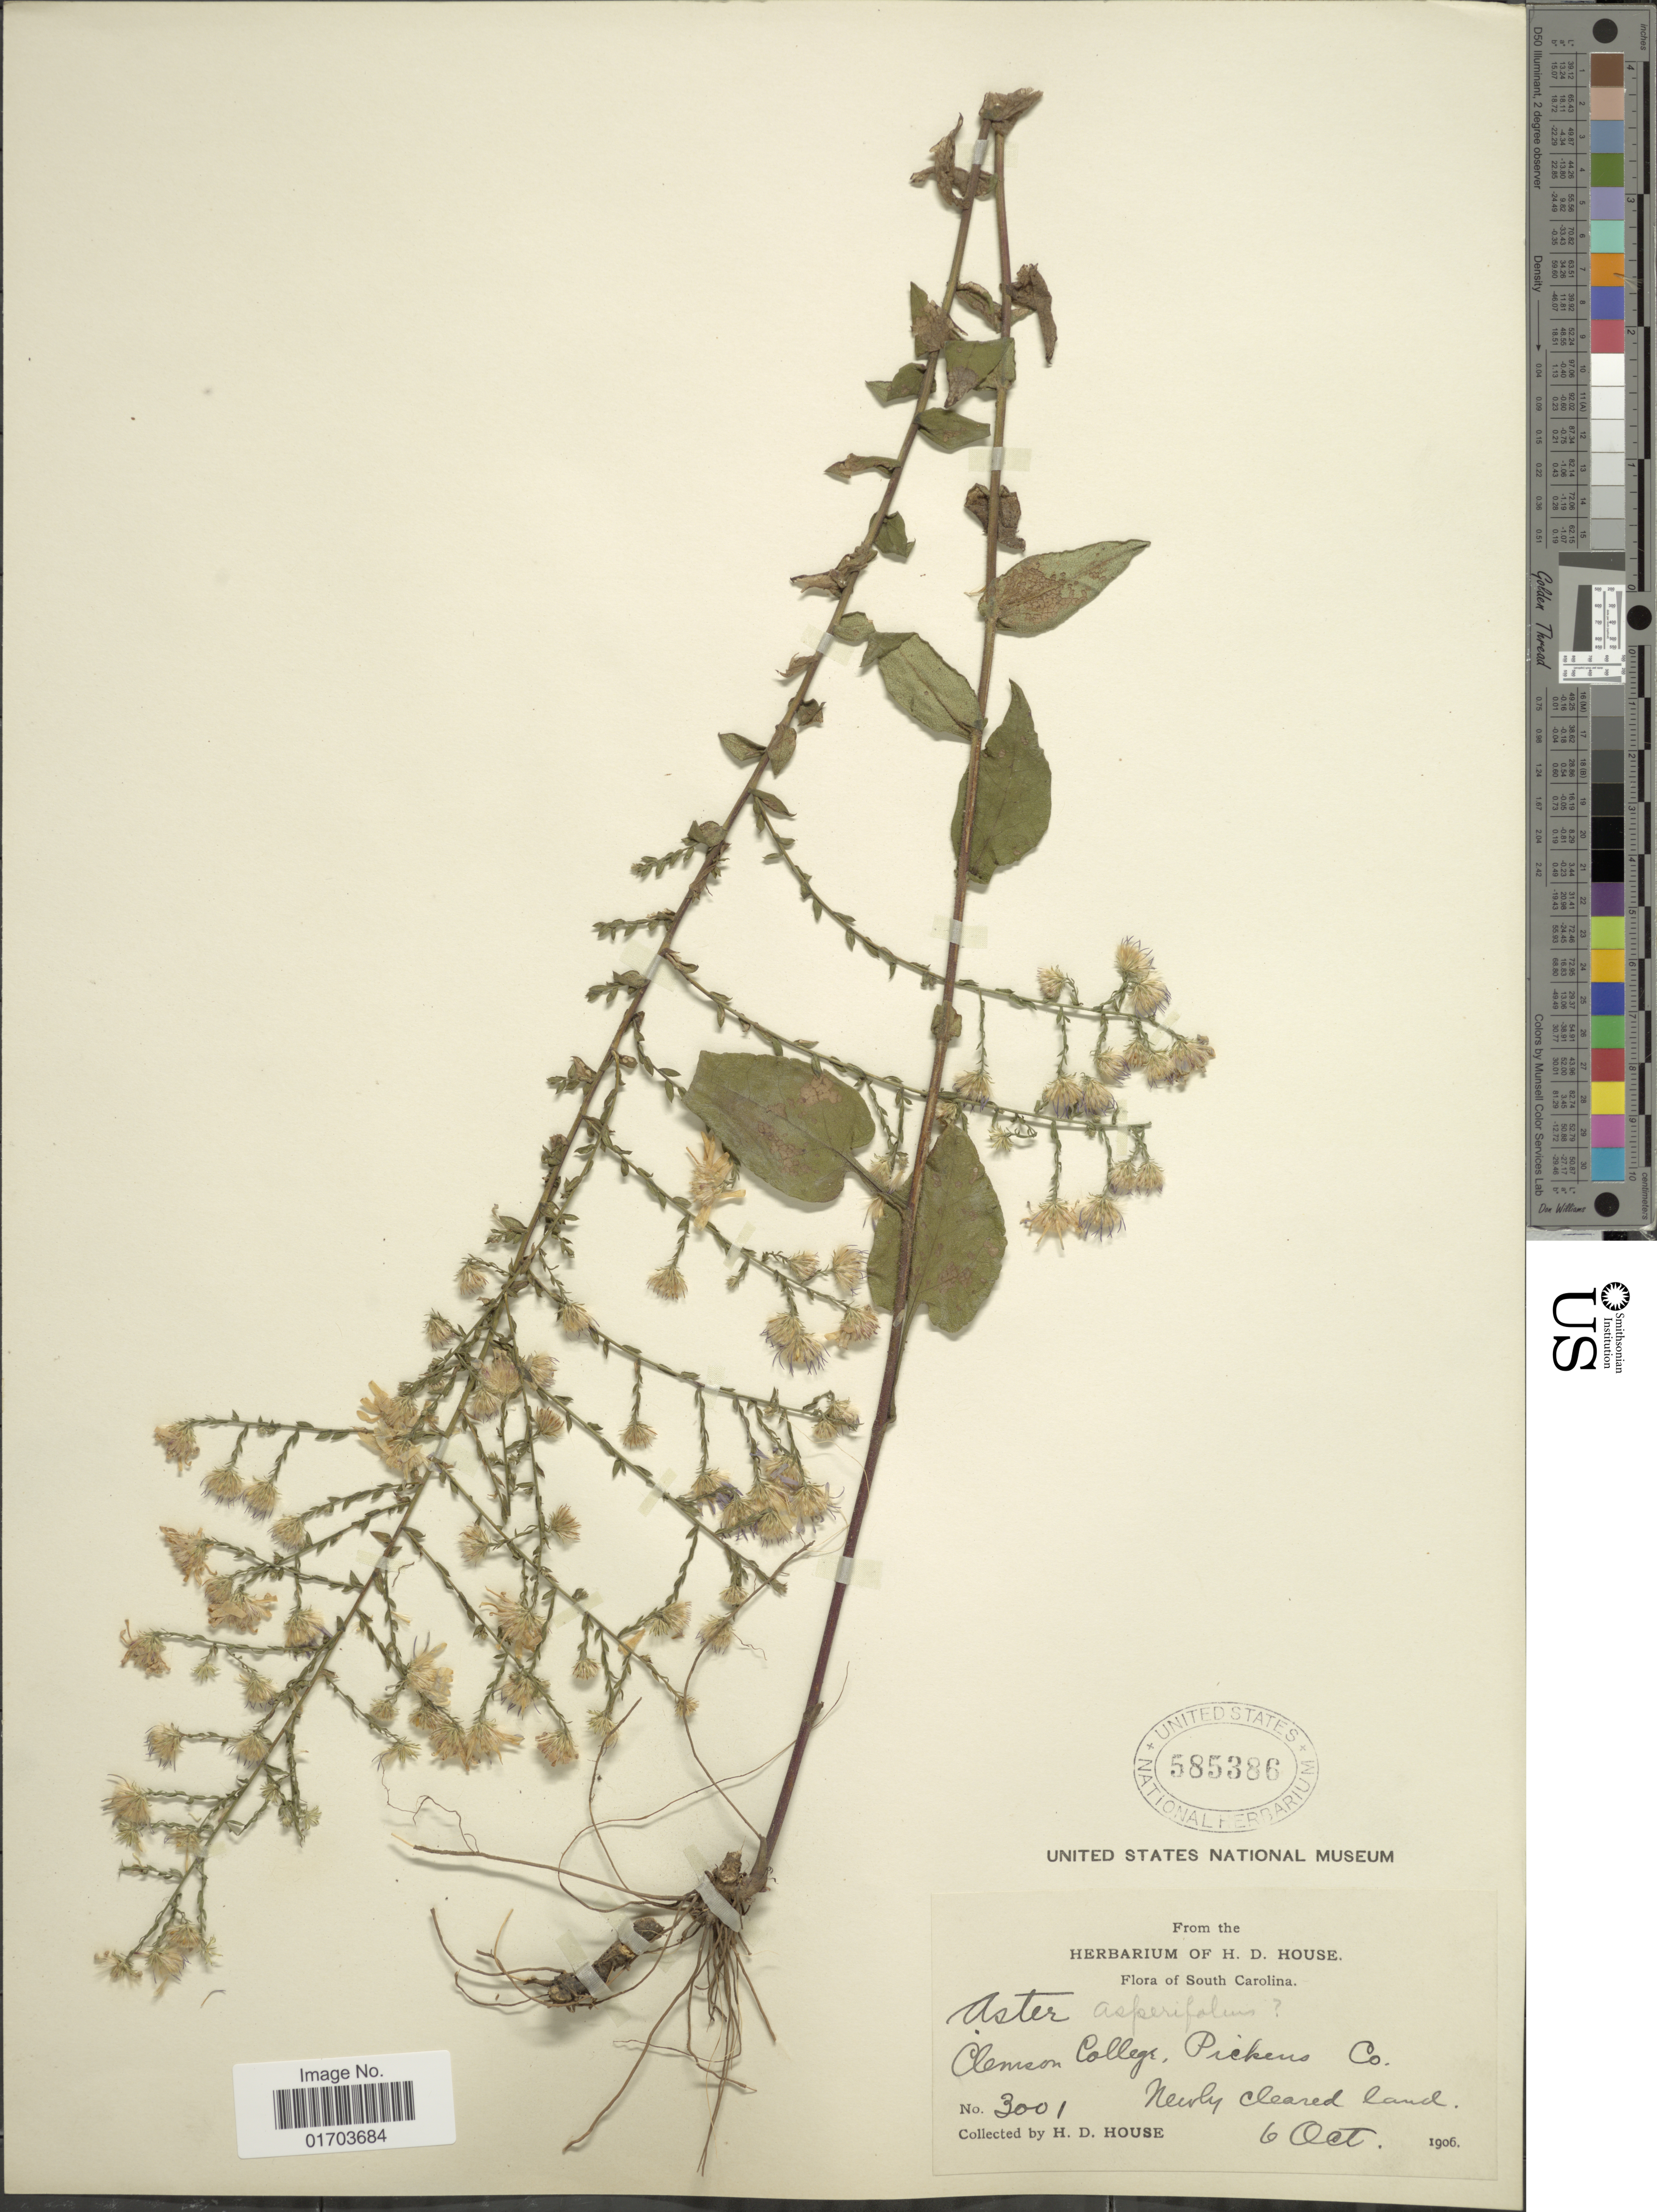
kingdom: Plantae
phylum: Tracheophyta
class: Magnoliopsida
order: Asterales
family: Asteraceae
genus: Symphyotrichum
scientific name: Symphyotrichum undulatum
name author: (L.) G.L. Nesom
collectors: H. D. House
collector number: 3001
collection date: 1906-10-06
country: United States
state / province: South Carolina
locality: South Carolina. Clemson College, Pickens Co. Newly cleared land.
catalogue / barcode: US 585386